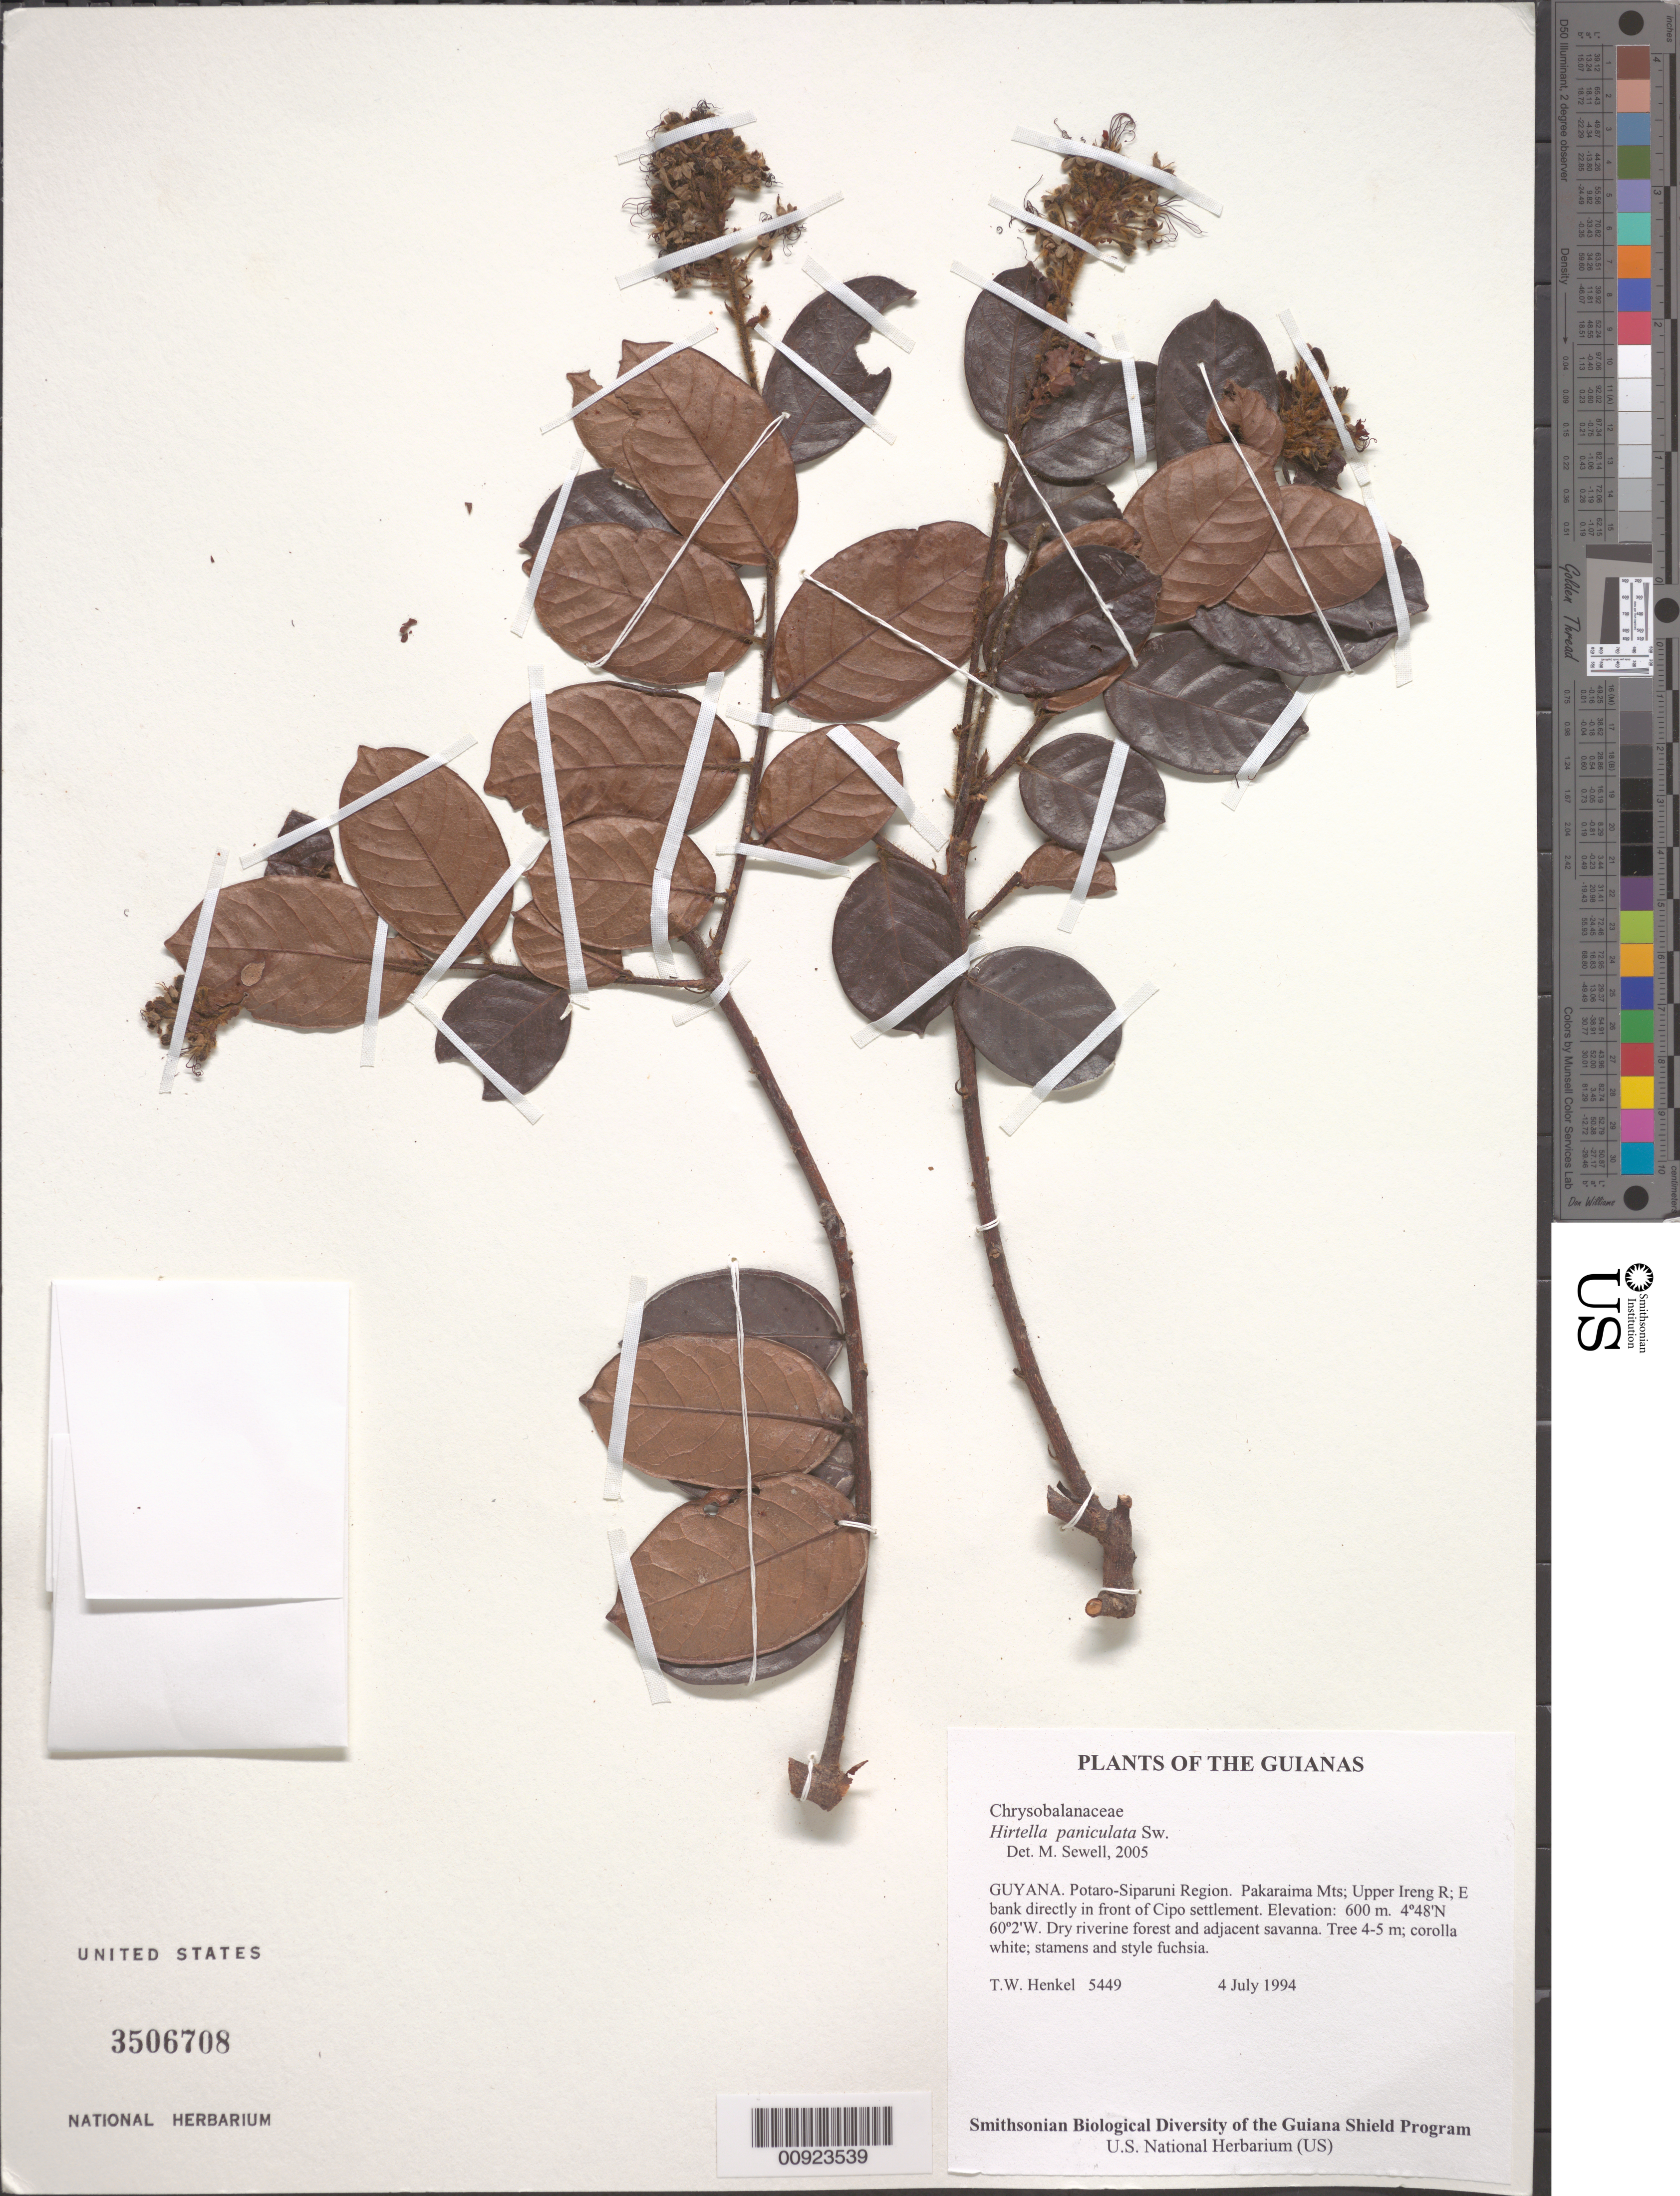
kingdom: Plantae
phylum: Tracheophyta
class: Magnoliopsida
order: Malpighiales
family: Chrysobalanaceae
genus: Hirtella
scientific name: Hirtella paniculata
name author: Sw.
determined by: Sewell, M.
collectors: T. Henkel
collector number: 5449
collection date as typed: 4 July 1994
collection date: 1994-07-04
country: Guyana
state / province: Potaro-Siparuni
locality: Pakaraima Mts; Upper Ireng R; E bank directly in front of Cipo settlement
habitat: Dry riverine forest and adjacent savanna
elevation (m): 600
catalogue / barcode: US 3506708